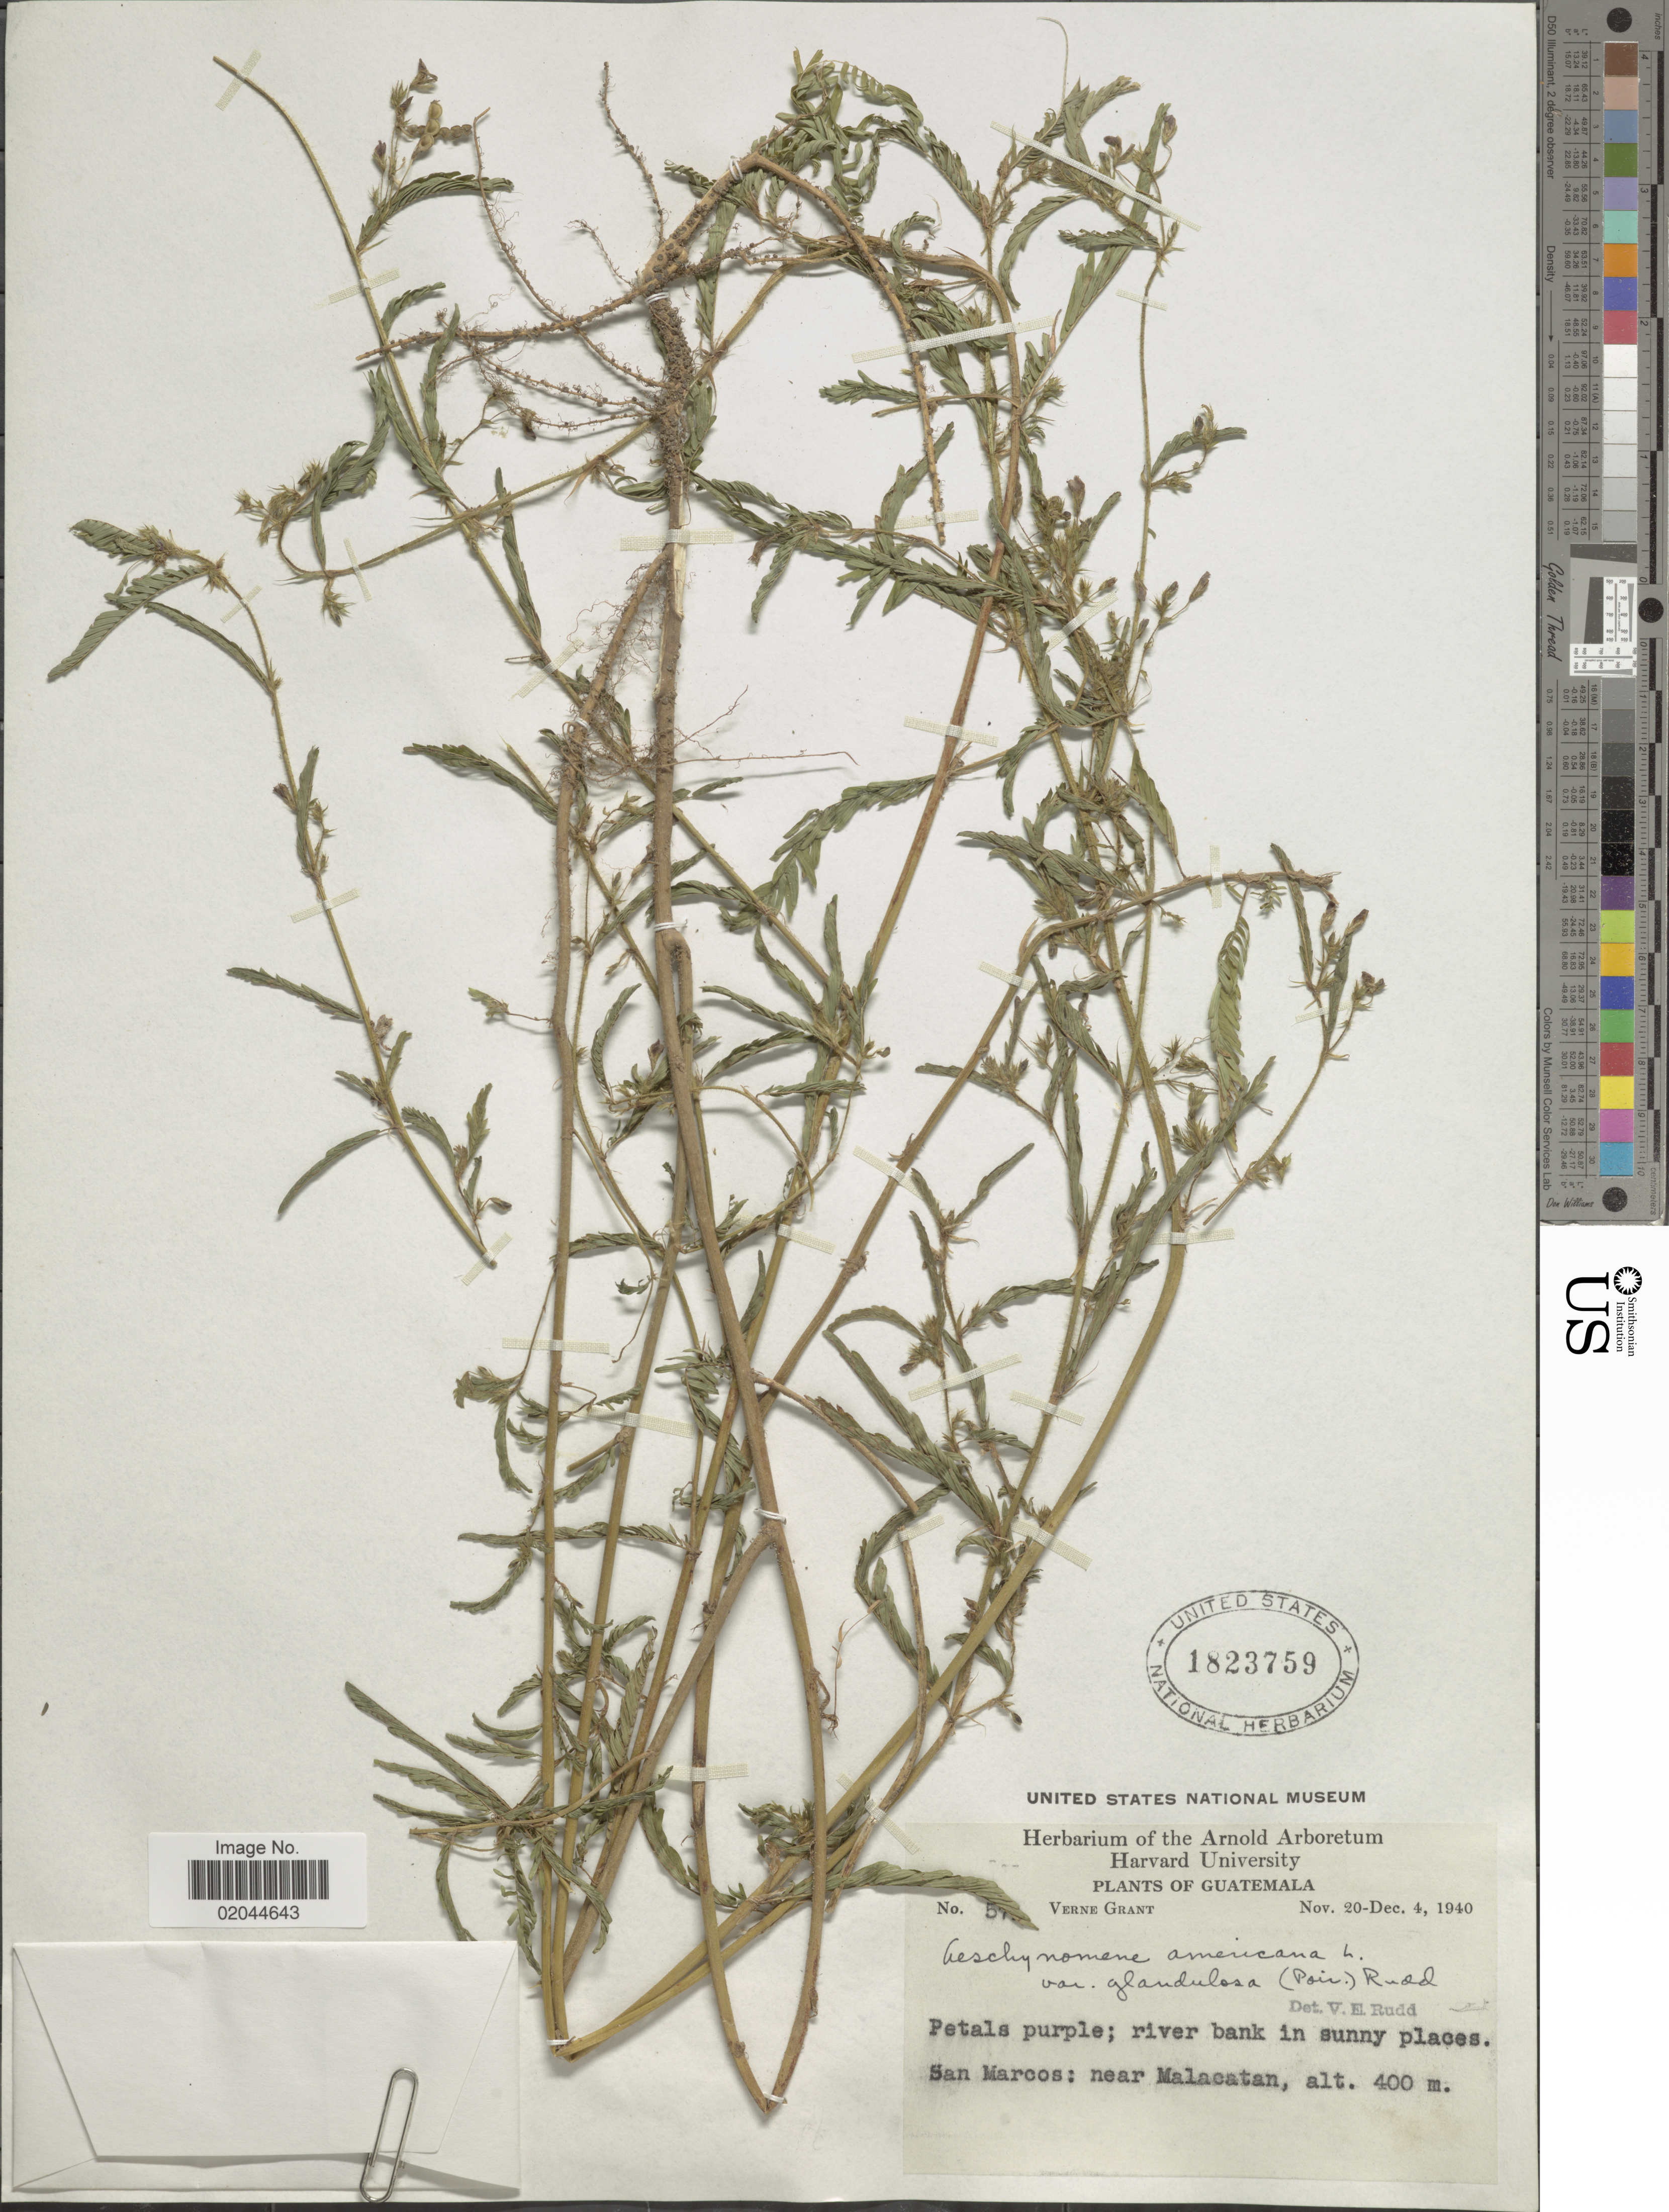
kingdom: Plantae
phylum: Tracheophyta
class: Magnoliopsida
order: Fabales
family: Fabaceae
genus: Aeschynomene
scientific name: Aeschynomene americana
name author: L.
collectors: V. Grant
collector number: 57*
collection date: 1940-11-20/1940-12-04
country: Guatemala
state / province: San Marcos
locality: River bank in sunny places, San Marcos: near Malacatan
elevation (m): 400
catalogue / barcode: US 1823759